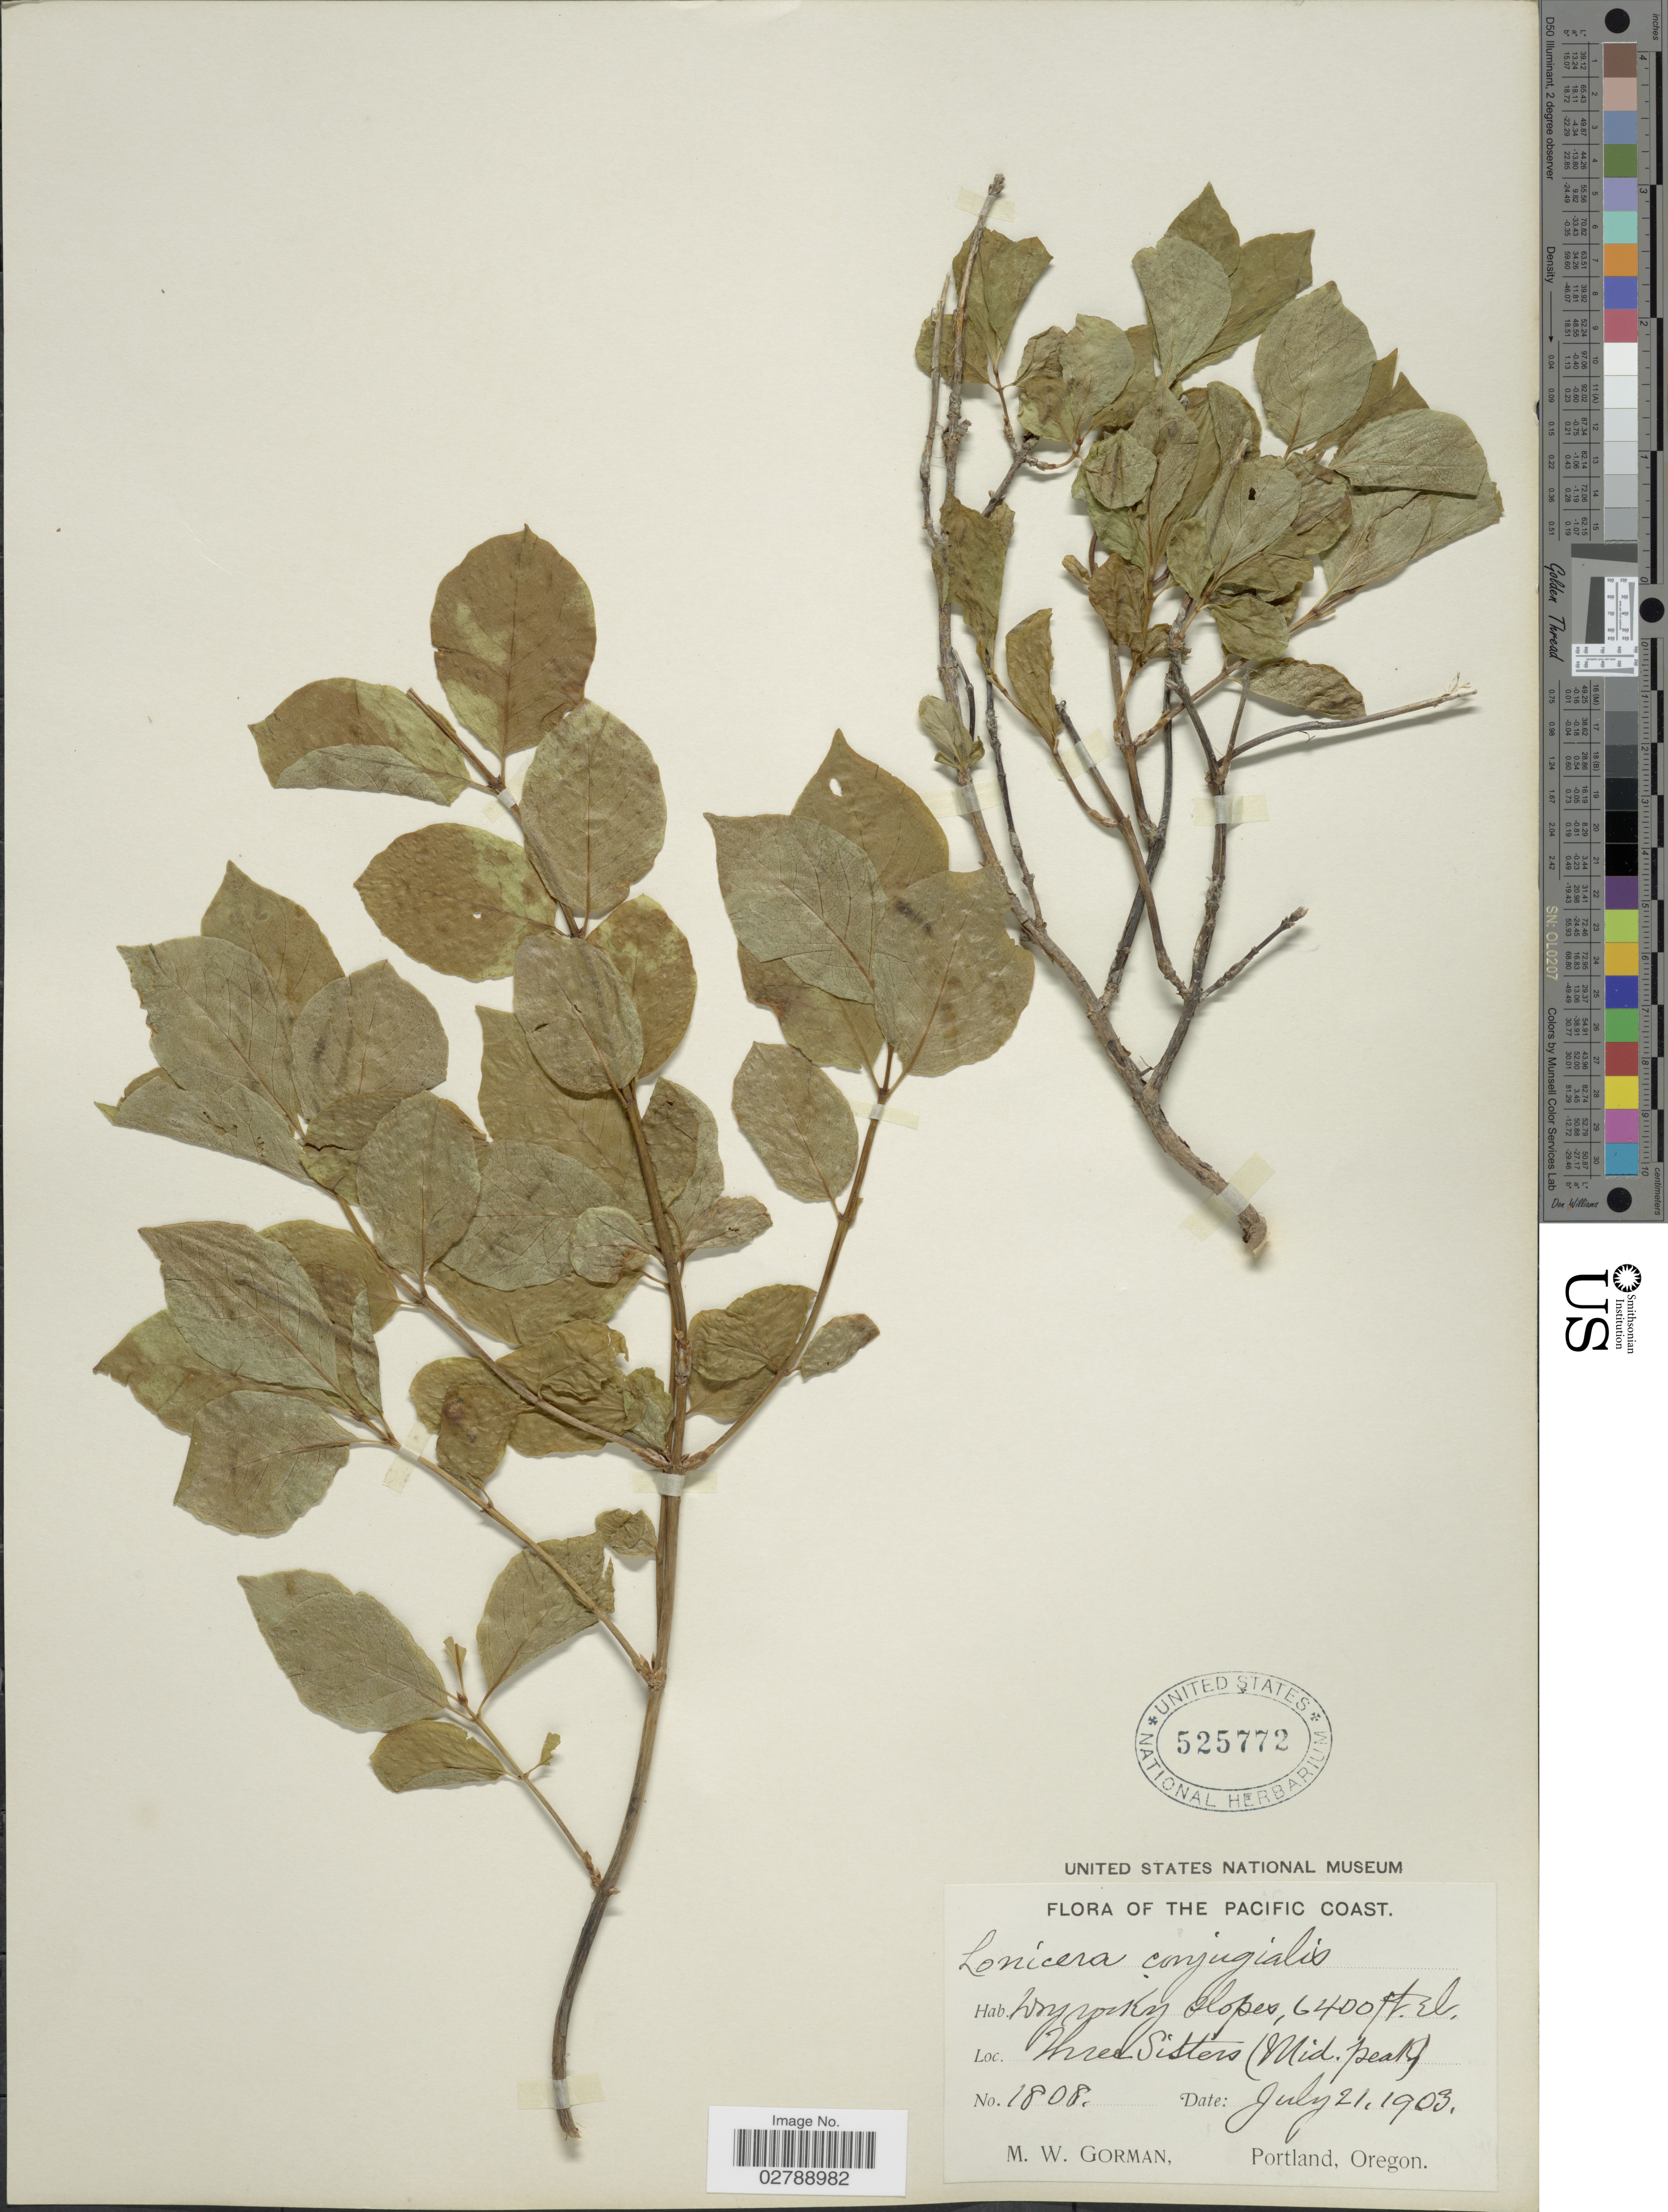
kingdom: Plantae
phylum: Tracheophyta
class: Magnoliopsida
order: Dipsacales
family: Caprifoliaceae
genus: Lonicera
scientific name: Lonicera conjugialis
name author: Kellogg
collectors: M. W. Gorman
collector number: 1808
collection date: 1903-07-21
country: United States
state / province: Oregon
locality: The Pacific Coast. Three Sisters (Mid. Peak).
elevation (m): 1951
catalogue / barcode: US 525772